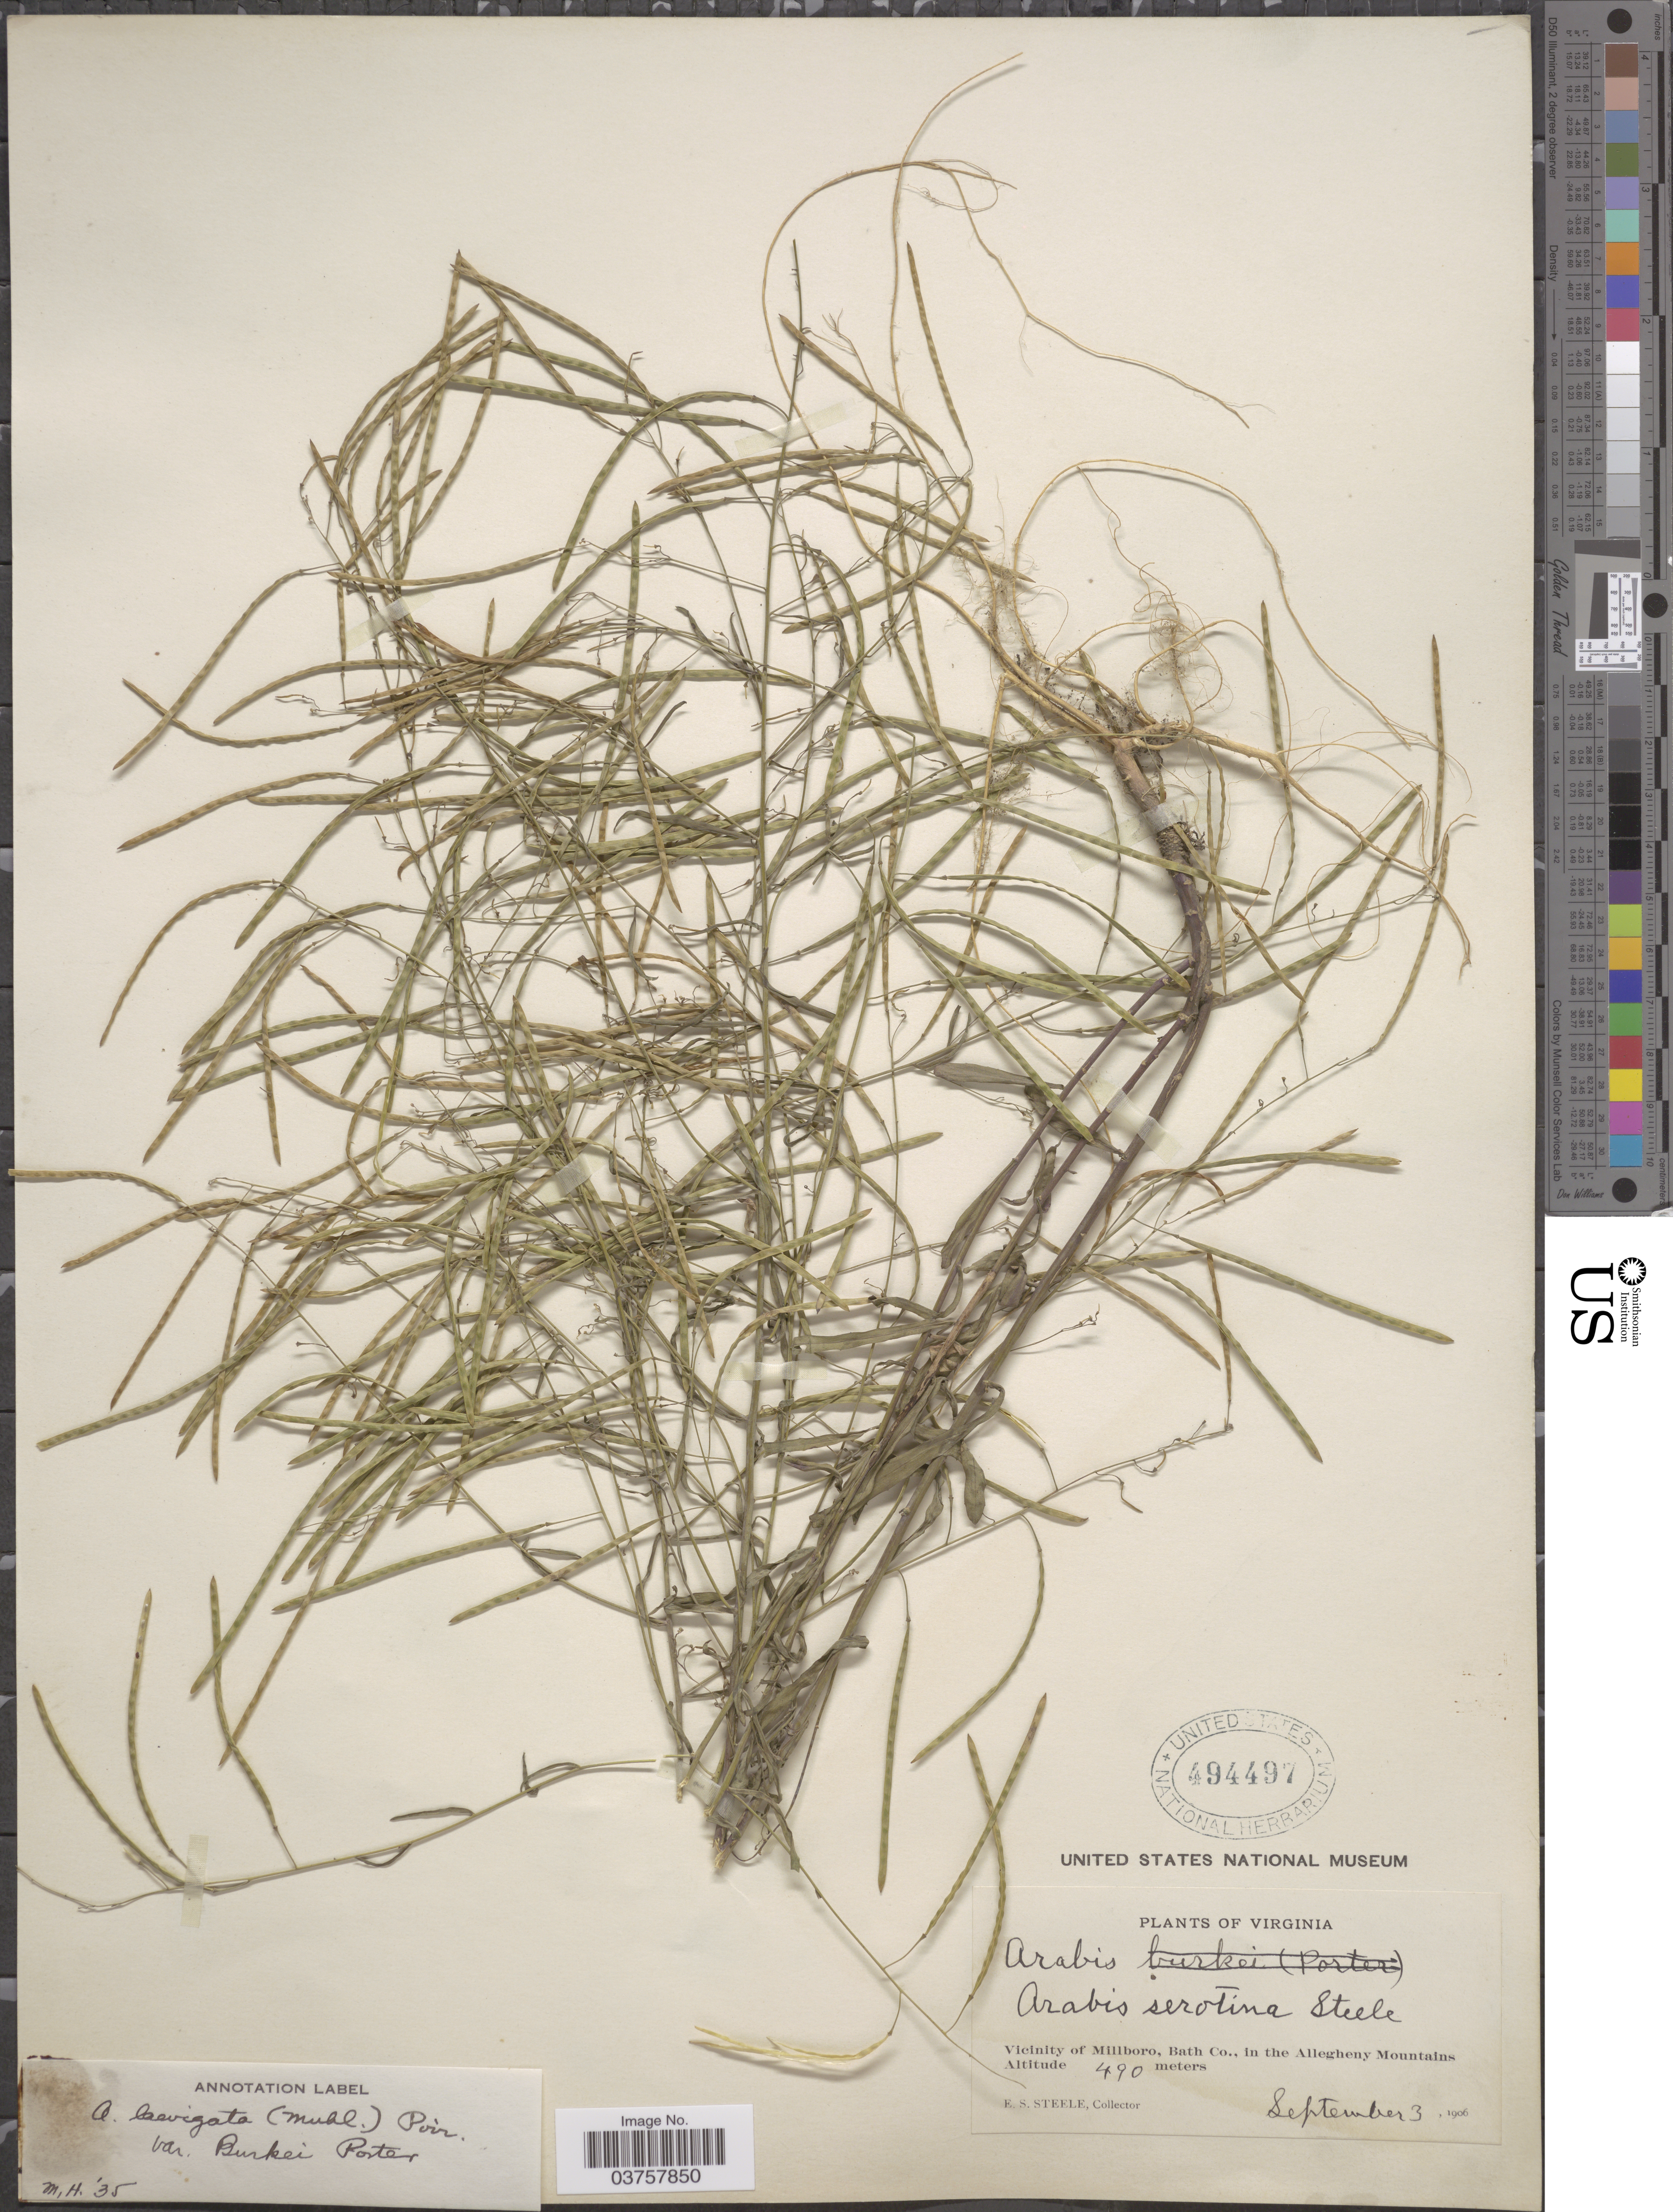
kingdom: Plantae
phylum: Tracheophyta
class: Magnoliopsida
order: Brassicales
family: Brassicaceae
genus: Arabis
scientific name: Arabis laevigata var. burkii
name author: Porter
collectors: E. Steele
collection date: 1906-09-03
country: United States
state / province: Virginia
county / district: Bath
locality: Vicinity of Millboro, Bath Co., in the Allegheny Mountains.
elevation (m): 490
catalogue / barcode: US 494497